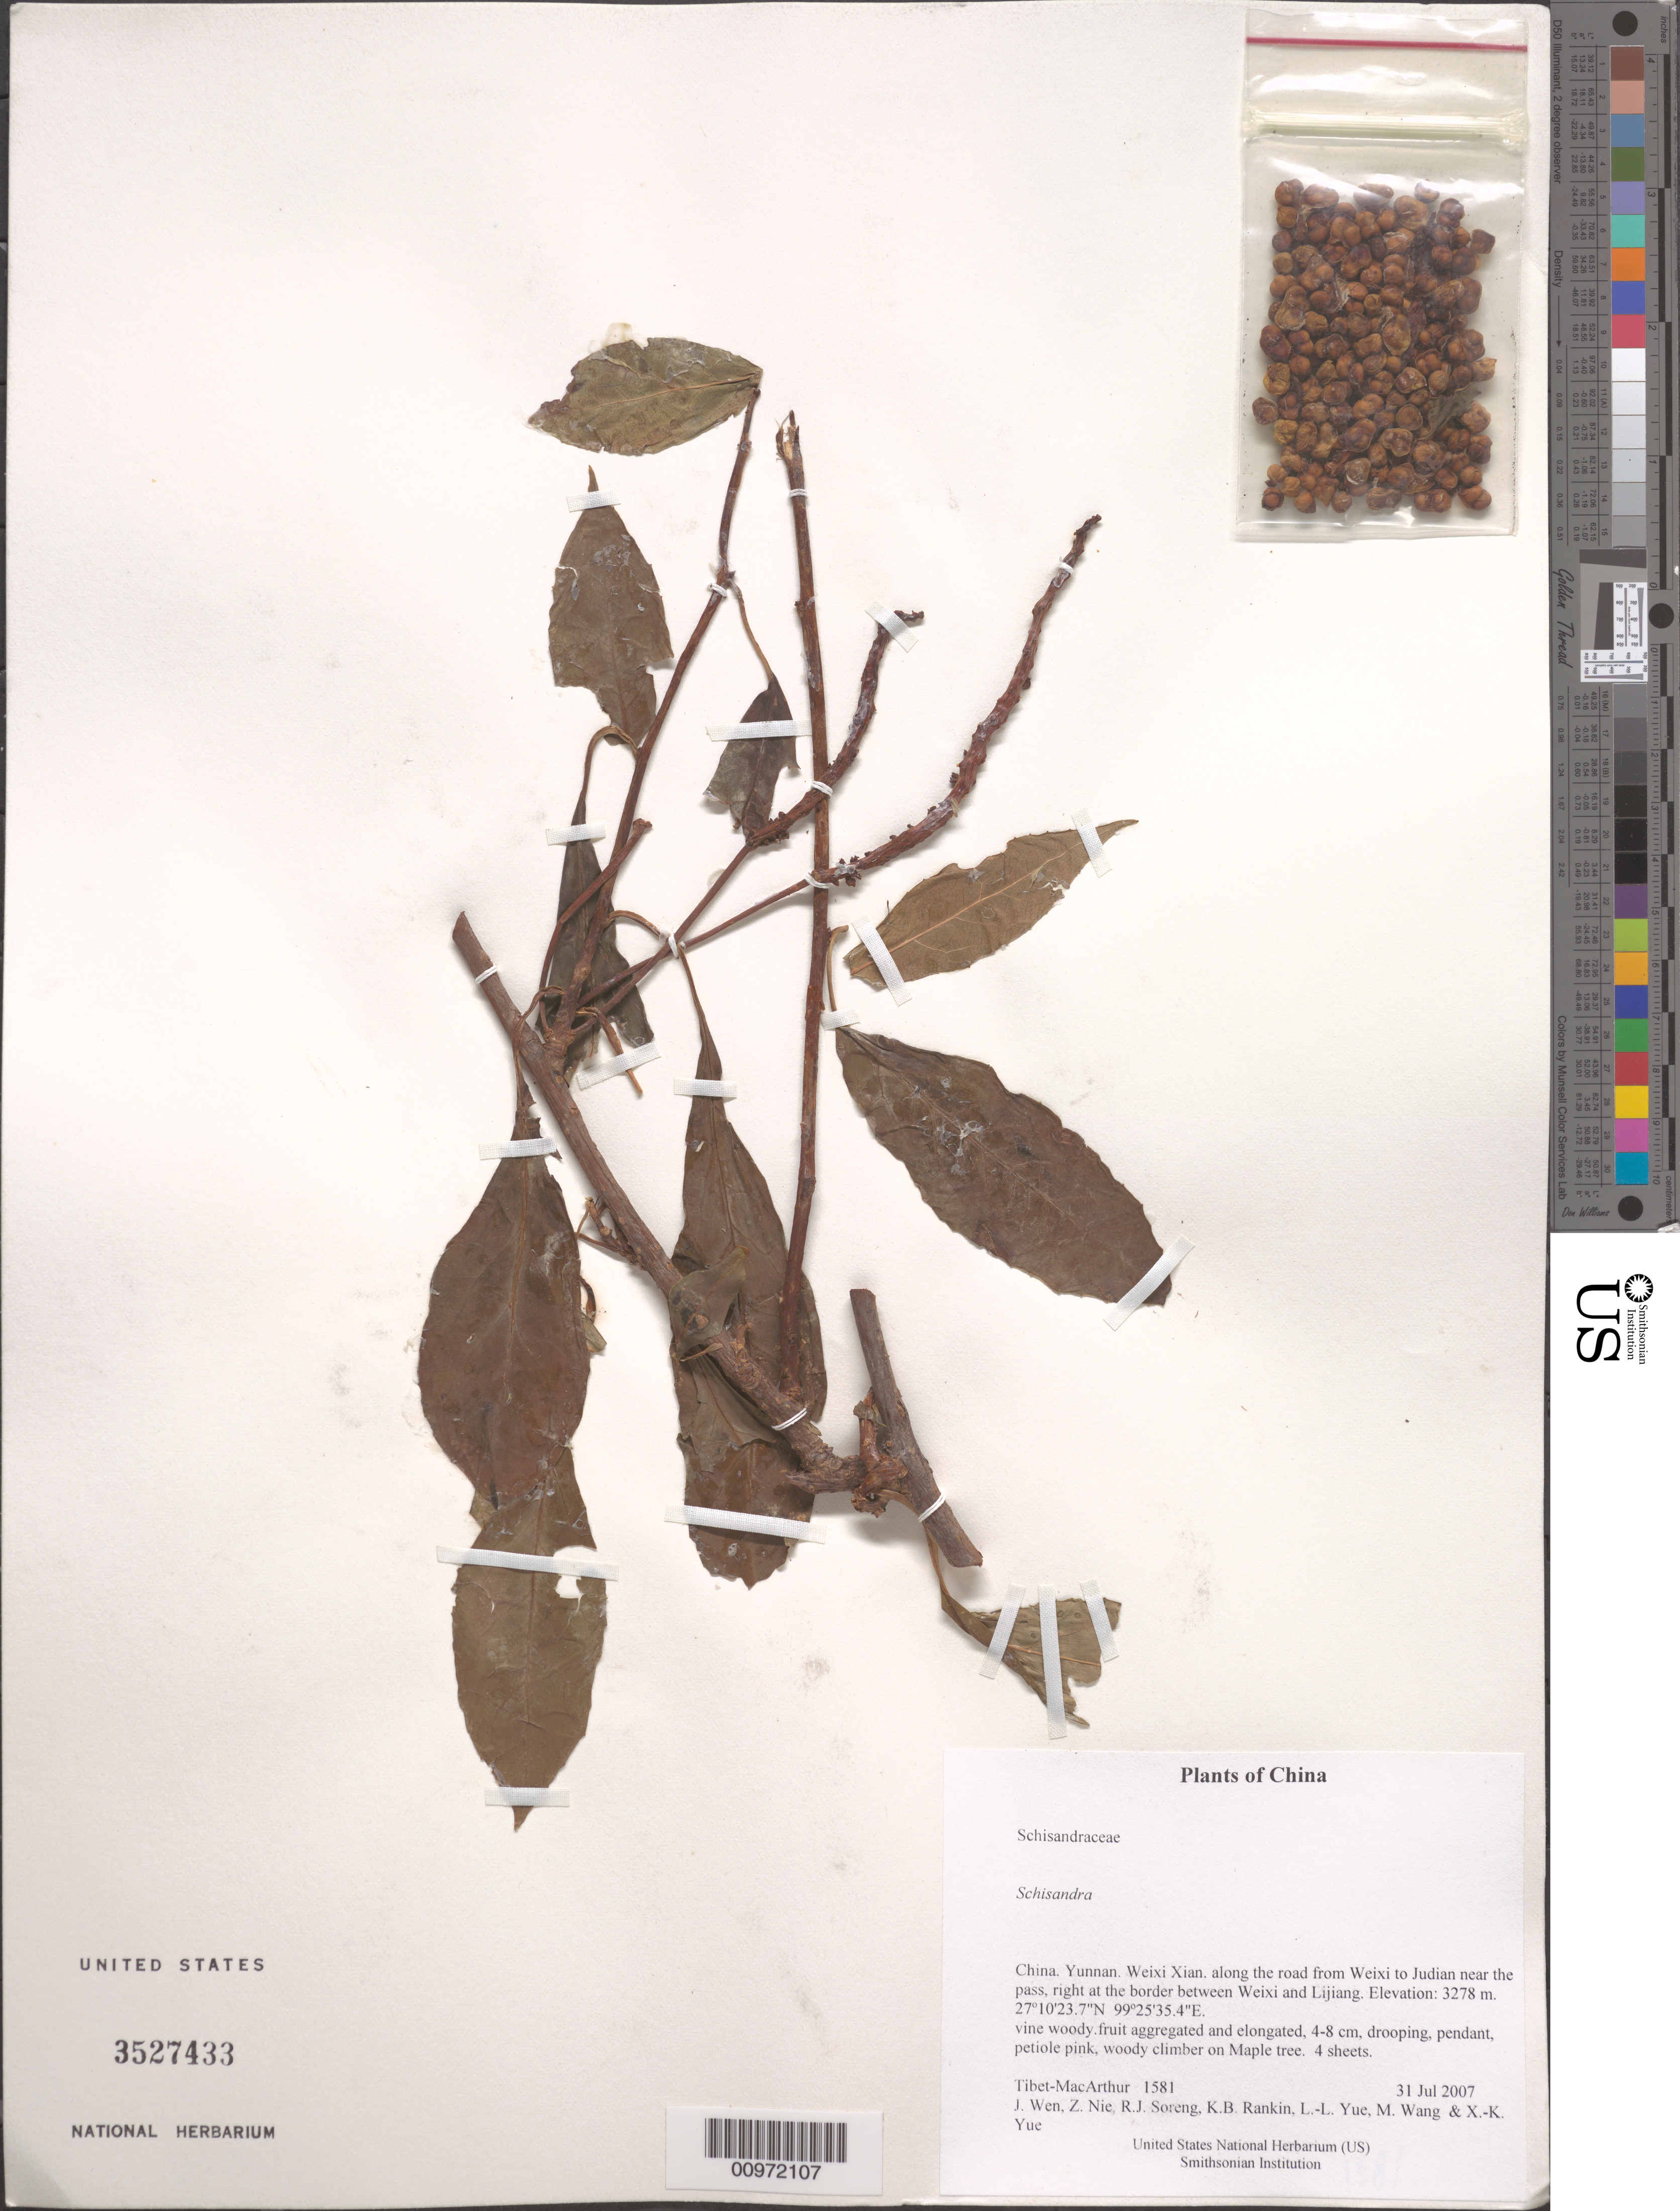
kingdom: Plantae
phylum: Tracheophyta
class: Magnoliopsida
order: Austrobaileyales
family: Schisandraceae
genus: Schisandra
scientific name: Schisandra sp.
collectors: Tibet-MacArthur, J. Wen, Z. Nie, R. J. Soreng, K. Rankin, L. Yue, M. Wang & X. Yue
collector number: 1581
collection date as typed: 31 Jul 2007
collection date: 2007-07-31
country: China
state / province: Yunnan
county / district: Weixi Xian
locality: along the road from Weixi to Judian near the pass, right at the border between Weixi and Lijiang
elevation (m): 3278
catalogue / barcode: US 3527433